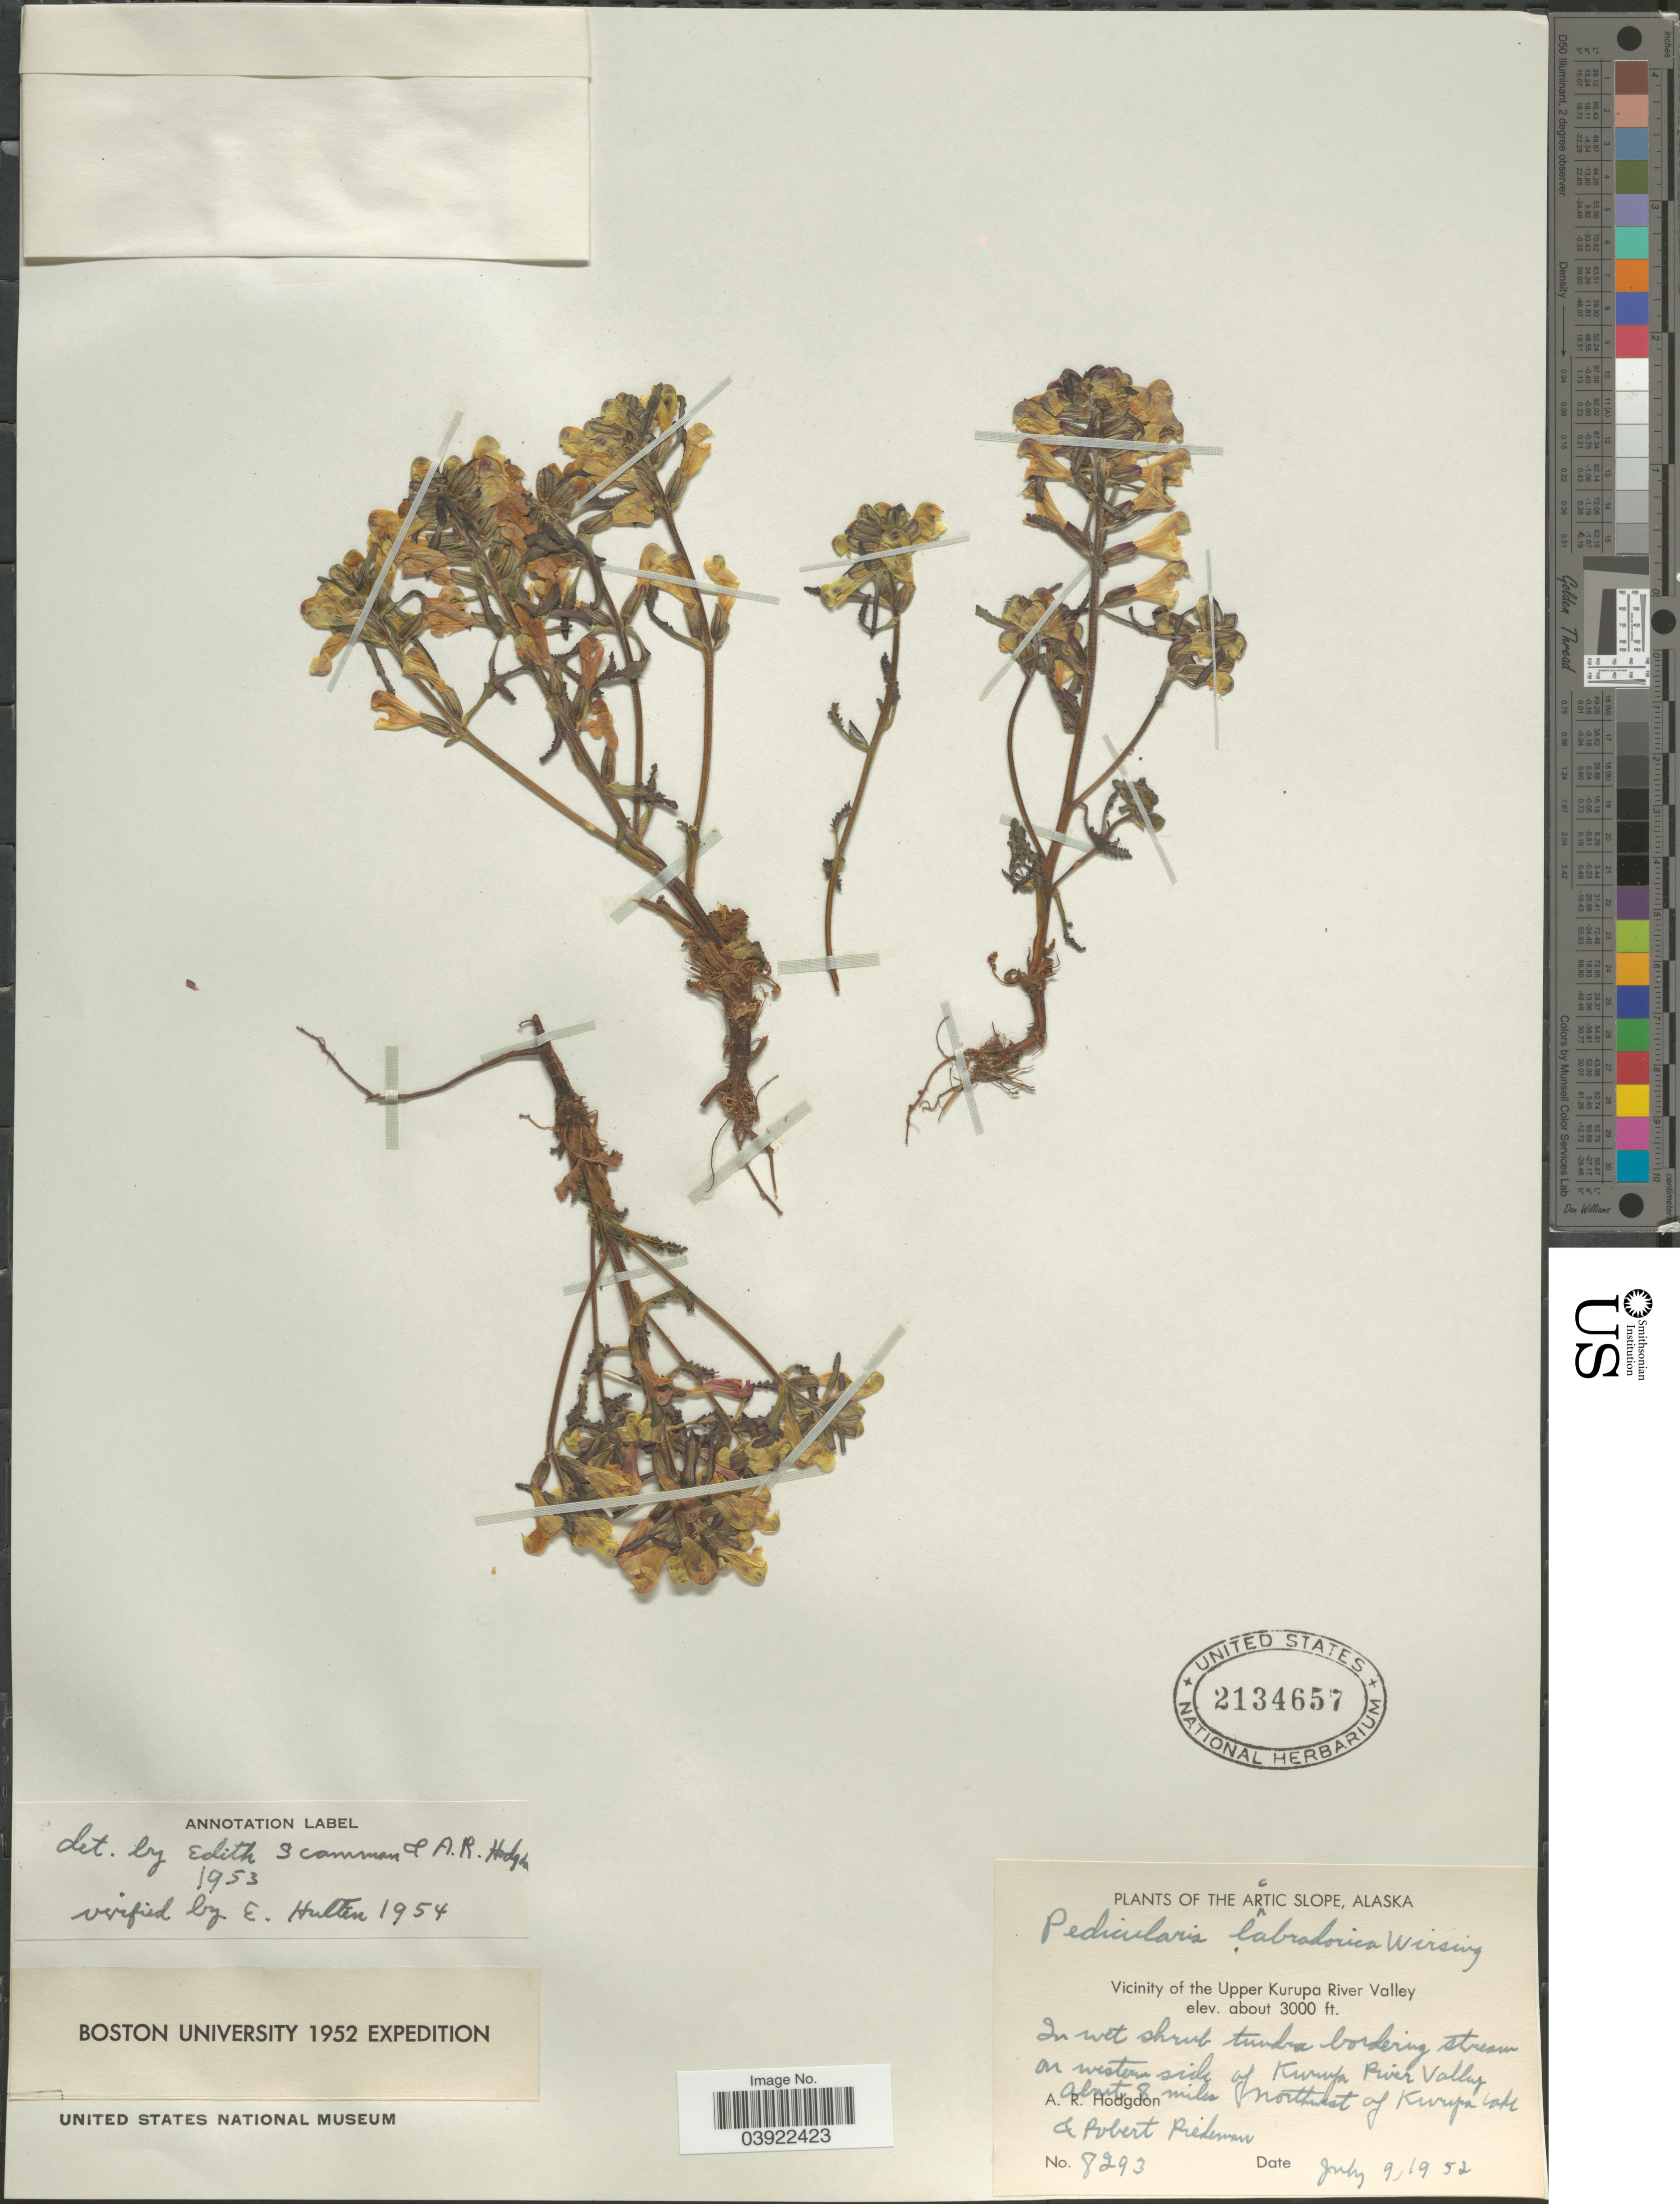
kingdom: Plantae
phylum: Tracheophyta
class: Magnoliopsida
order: Lamiales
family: Orobanchaceae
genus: Pedicularis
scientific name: Pedicularis labradorica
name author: Wirsing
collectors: A. R. Hodgdon & R. Piedeman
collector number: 8293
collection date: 1952-07-09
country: United States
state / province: Alaska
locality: The Arctic Slope. Vicinity of the Upper Kurupa River Valley. On western soil of Kurup River Valley anout 8 miles northwest of Kurupa Lake.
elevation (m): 914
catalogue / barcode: US 2134657